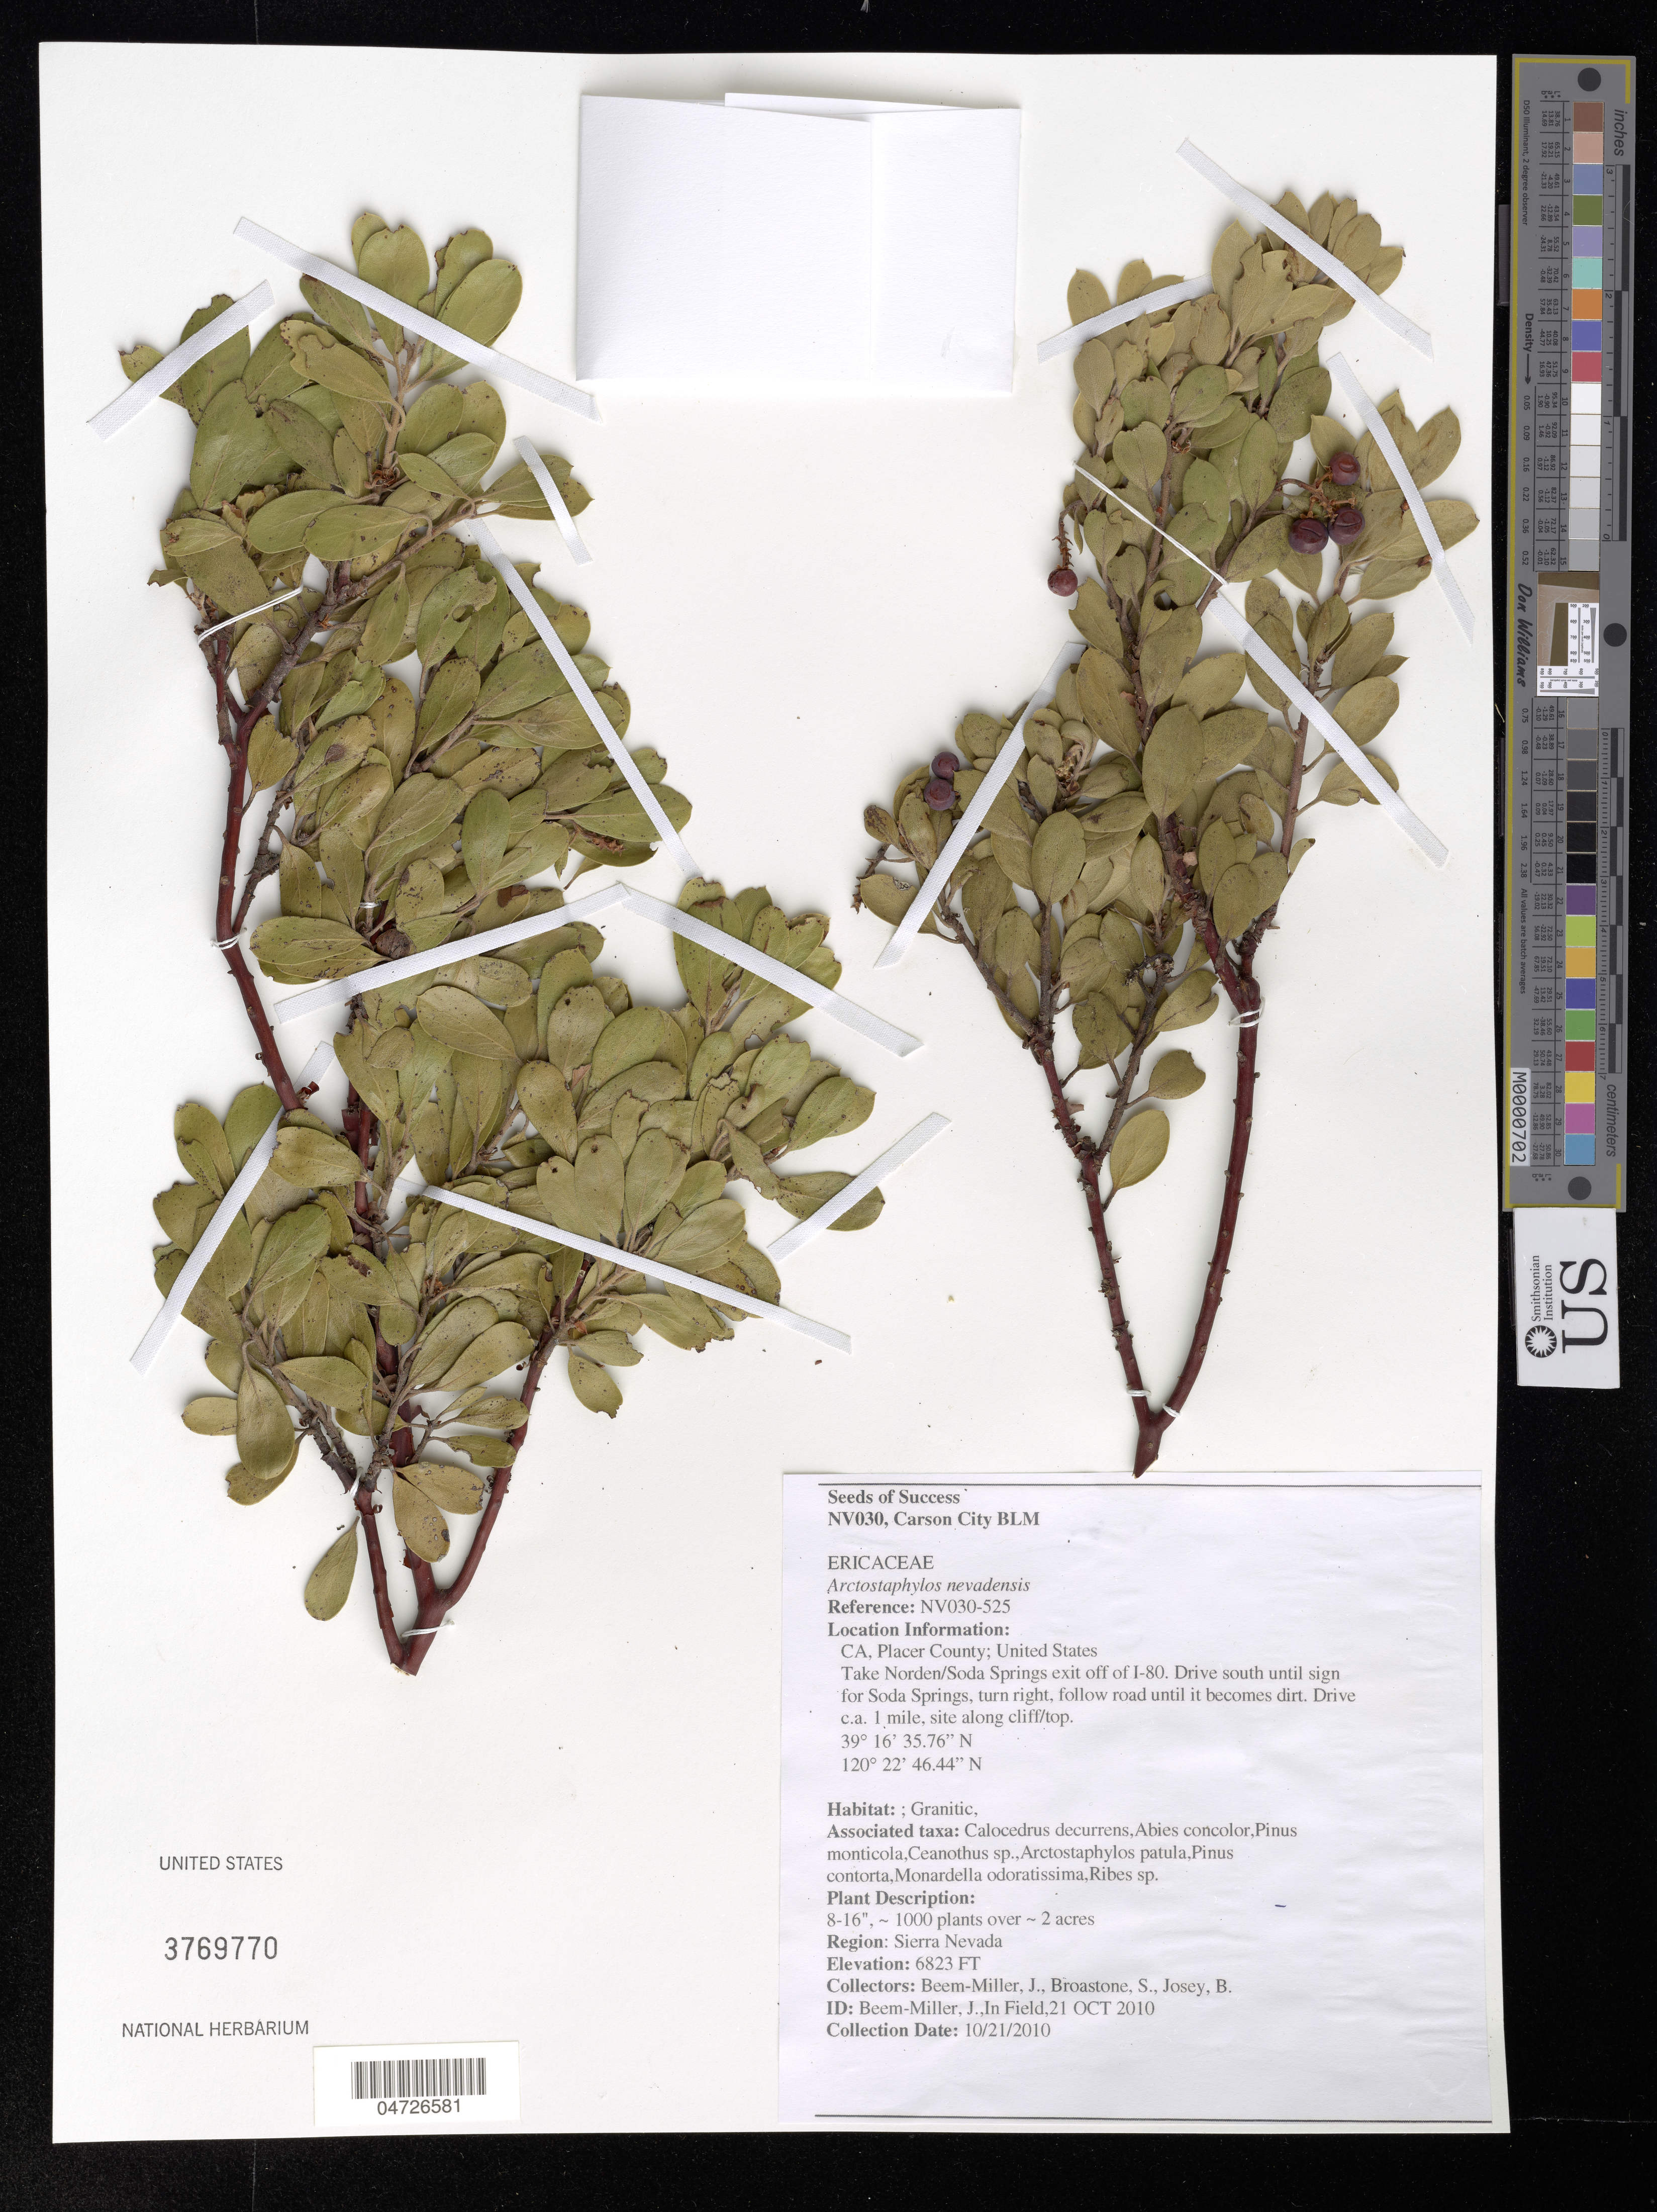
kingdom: Plantae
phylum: Tracheophyta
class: Magnoliopsida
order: Ericales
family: Ericaceae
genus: Arctostaphylos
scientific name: Arctostaphylos nevadensis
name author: A. Gray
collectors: J. Beem-Miller, S. Broadstone & B. Josey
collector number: NV030-525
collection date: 2010-10-21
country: United States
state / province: California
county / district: Placer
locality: Placer County. Take Norden/Soda Springs exit off of I-80. Drive south until sign for Soda Springs, turn right, follow road until it becomes dirt. Drive c.a. 1 mile, site along cliff/top.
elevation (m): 2080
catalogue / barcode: US 3769770